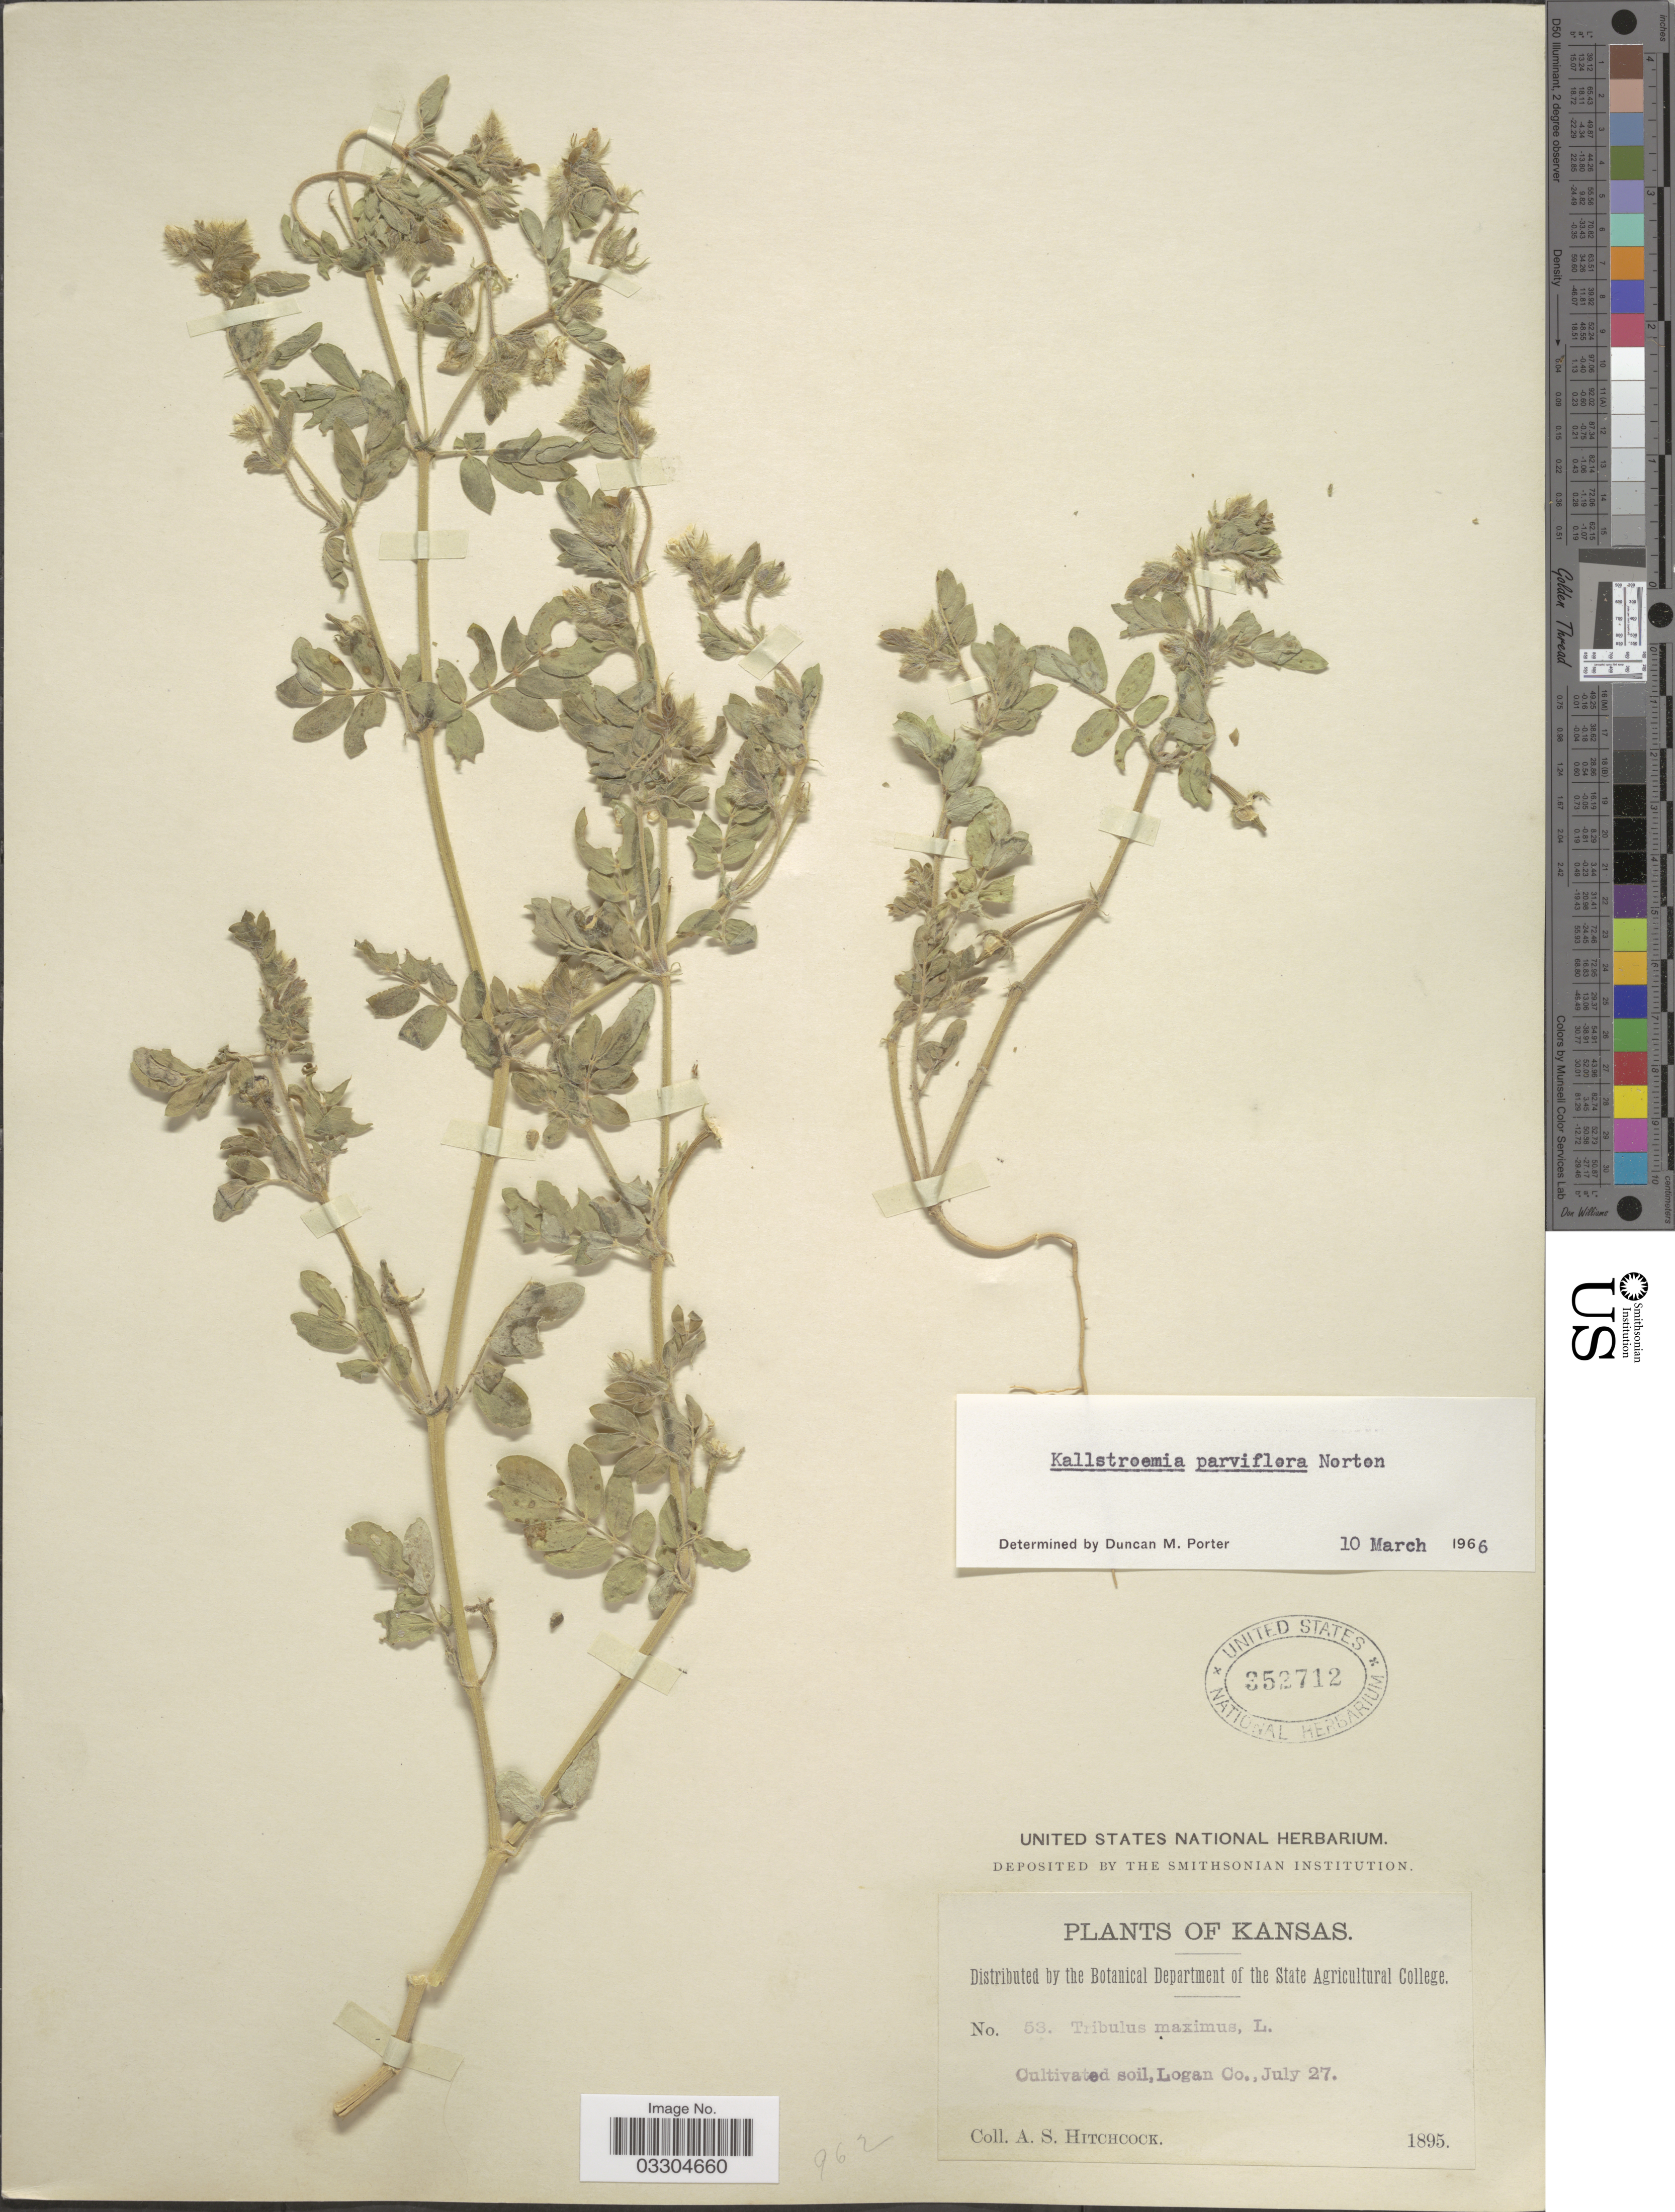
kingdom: Plantae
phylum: Tracheophyta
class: Magnoliopsida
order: Zygophyllales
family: Zygophyllaceae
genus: Kallstroemia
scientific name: Kallstroemia parviflora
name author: Norton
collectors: A. S. Hitchcock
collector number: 53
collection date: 1895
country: United States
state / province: Kansas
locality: Logan Co.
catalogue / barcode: US 352712